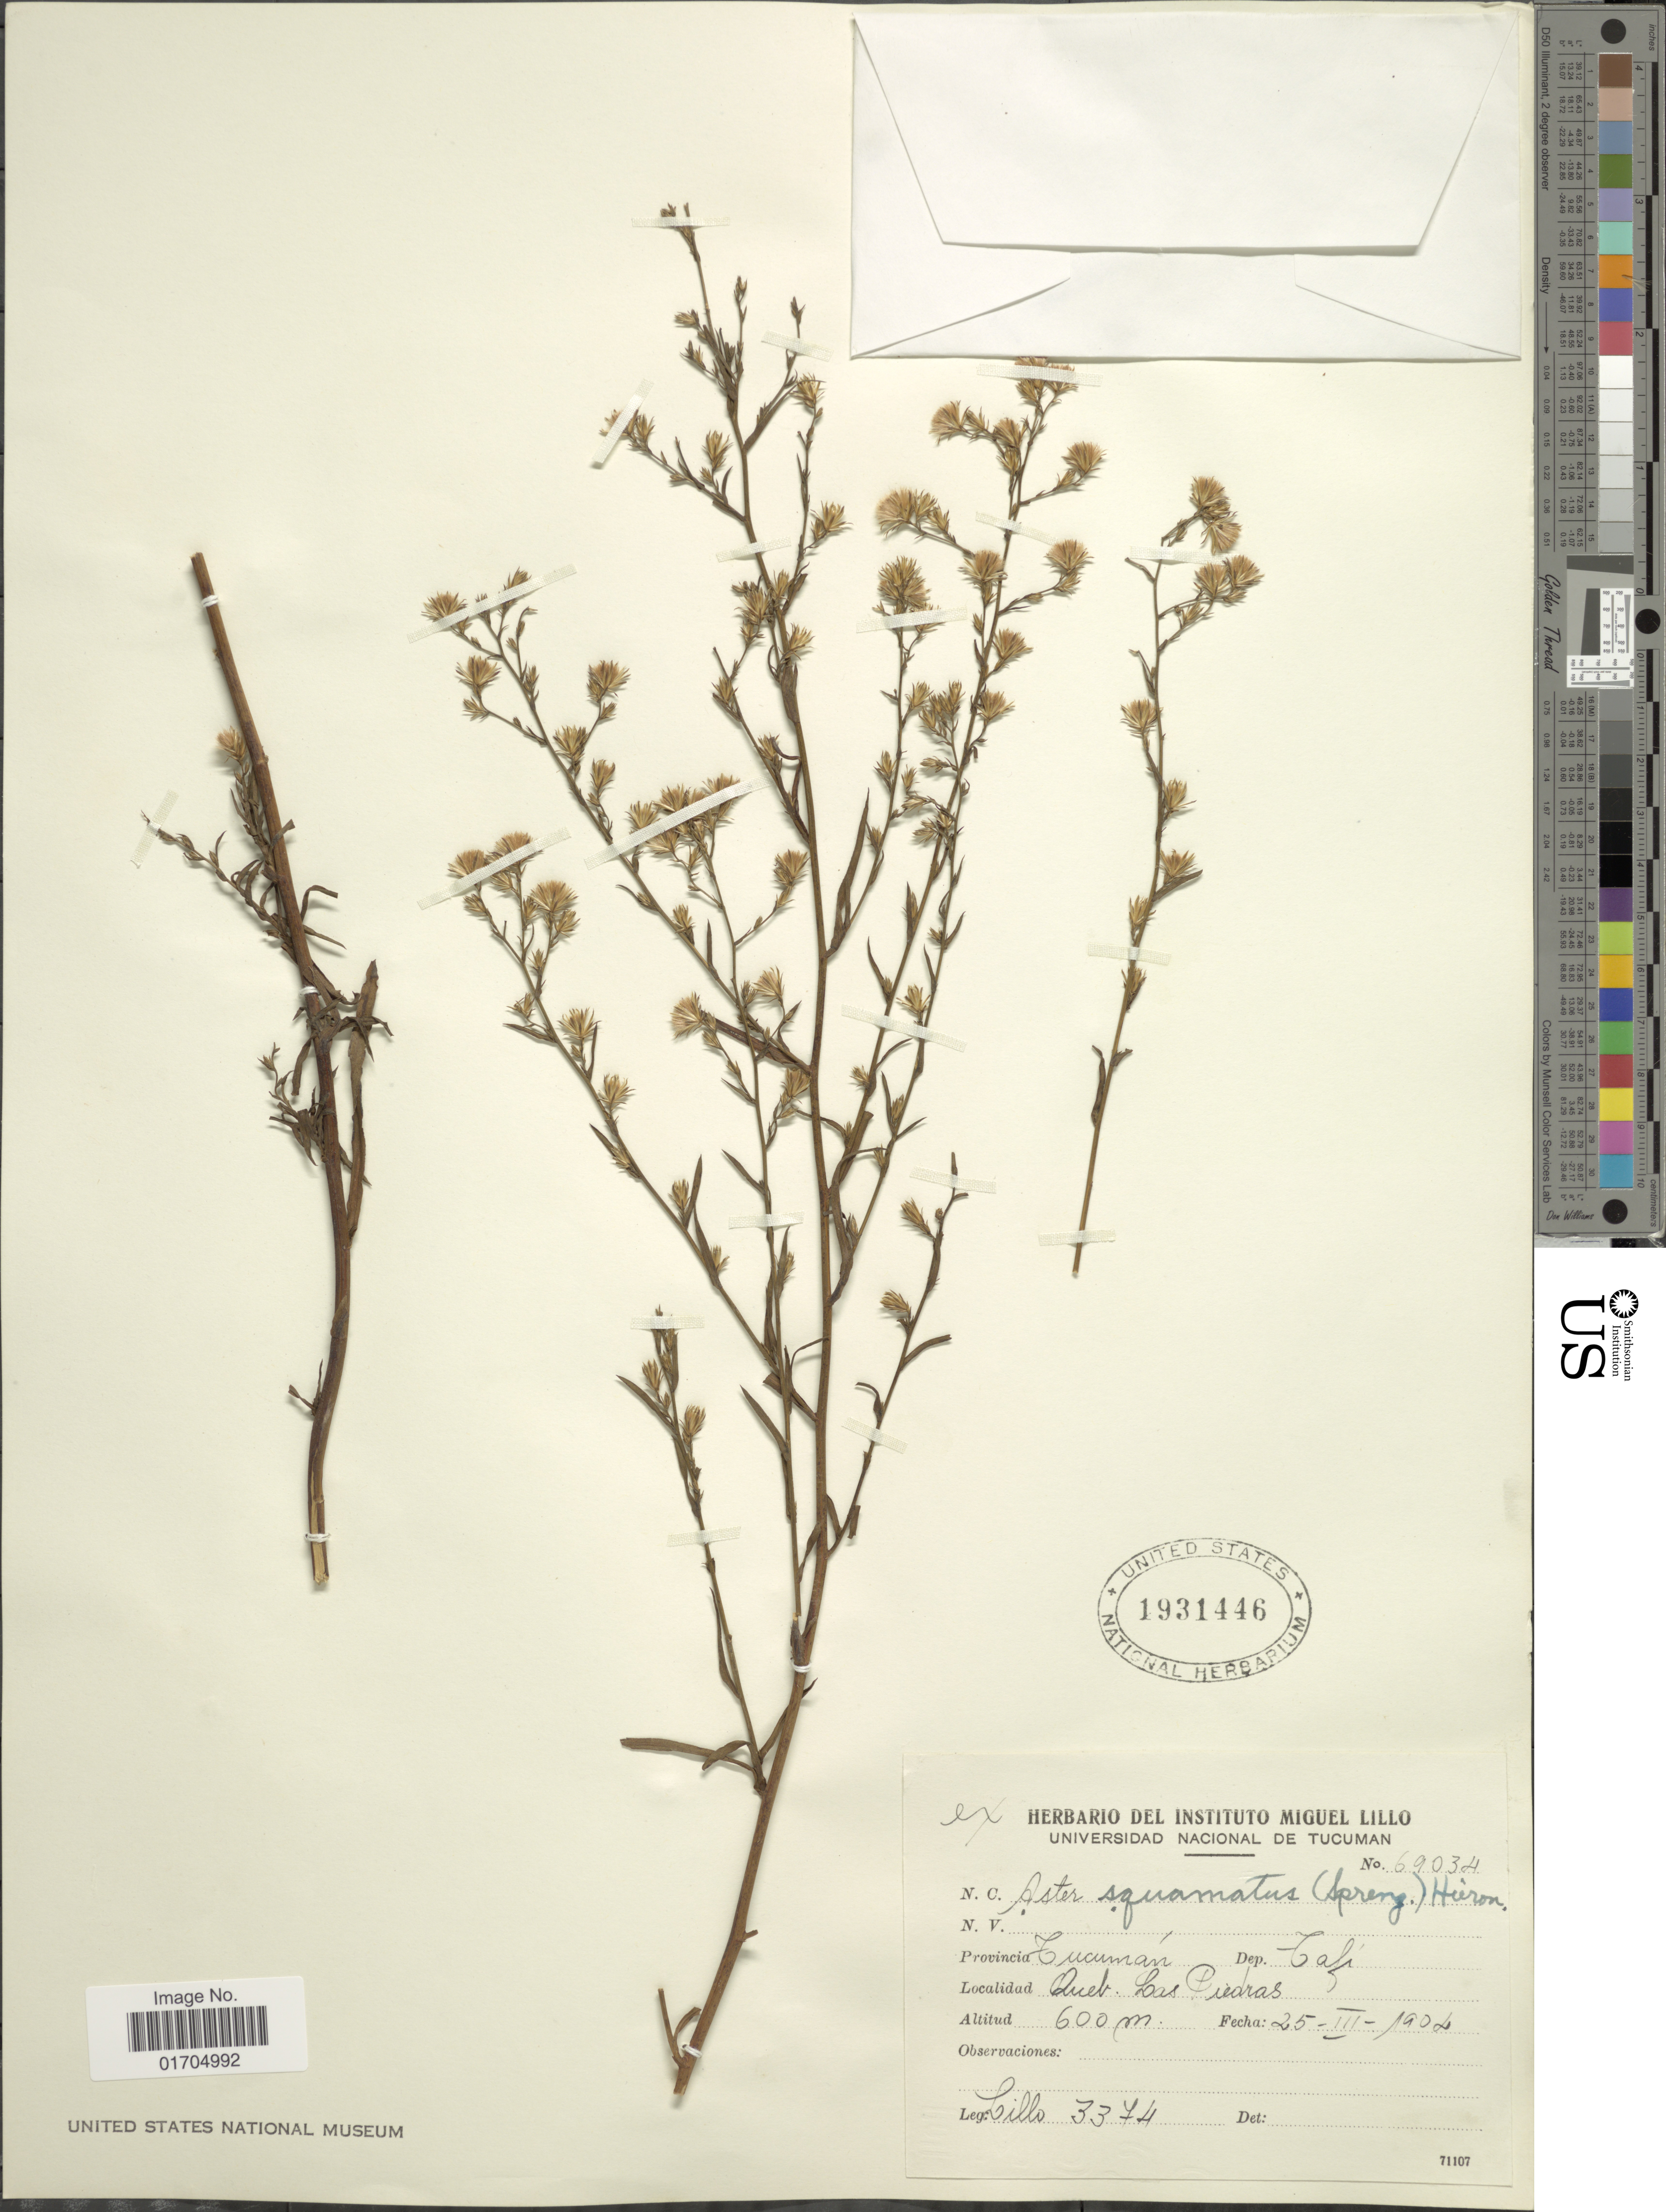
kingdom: Plantae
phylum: Tracheophyta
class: Magnoliopsida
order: Asterales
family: Asteraceae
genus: Symphyotrichum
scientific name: Symphyotrichum squamatum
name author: (Spreng.) G.L. Nesom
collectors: -. Lillo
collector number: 3374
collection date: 1904-03-25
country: Argentina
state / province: Tucuman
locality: Dep. Cafi, Queb. Las Piedras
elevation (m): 600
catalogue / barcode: US 1931446